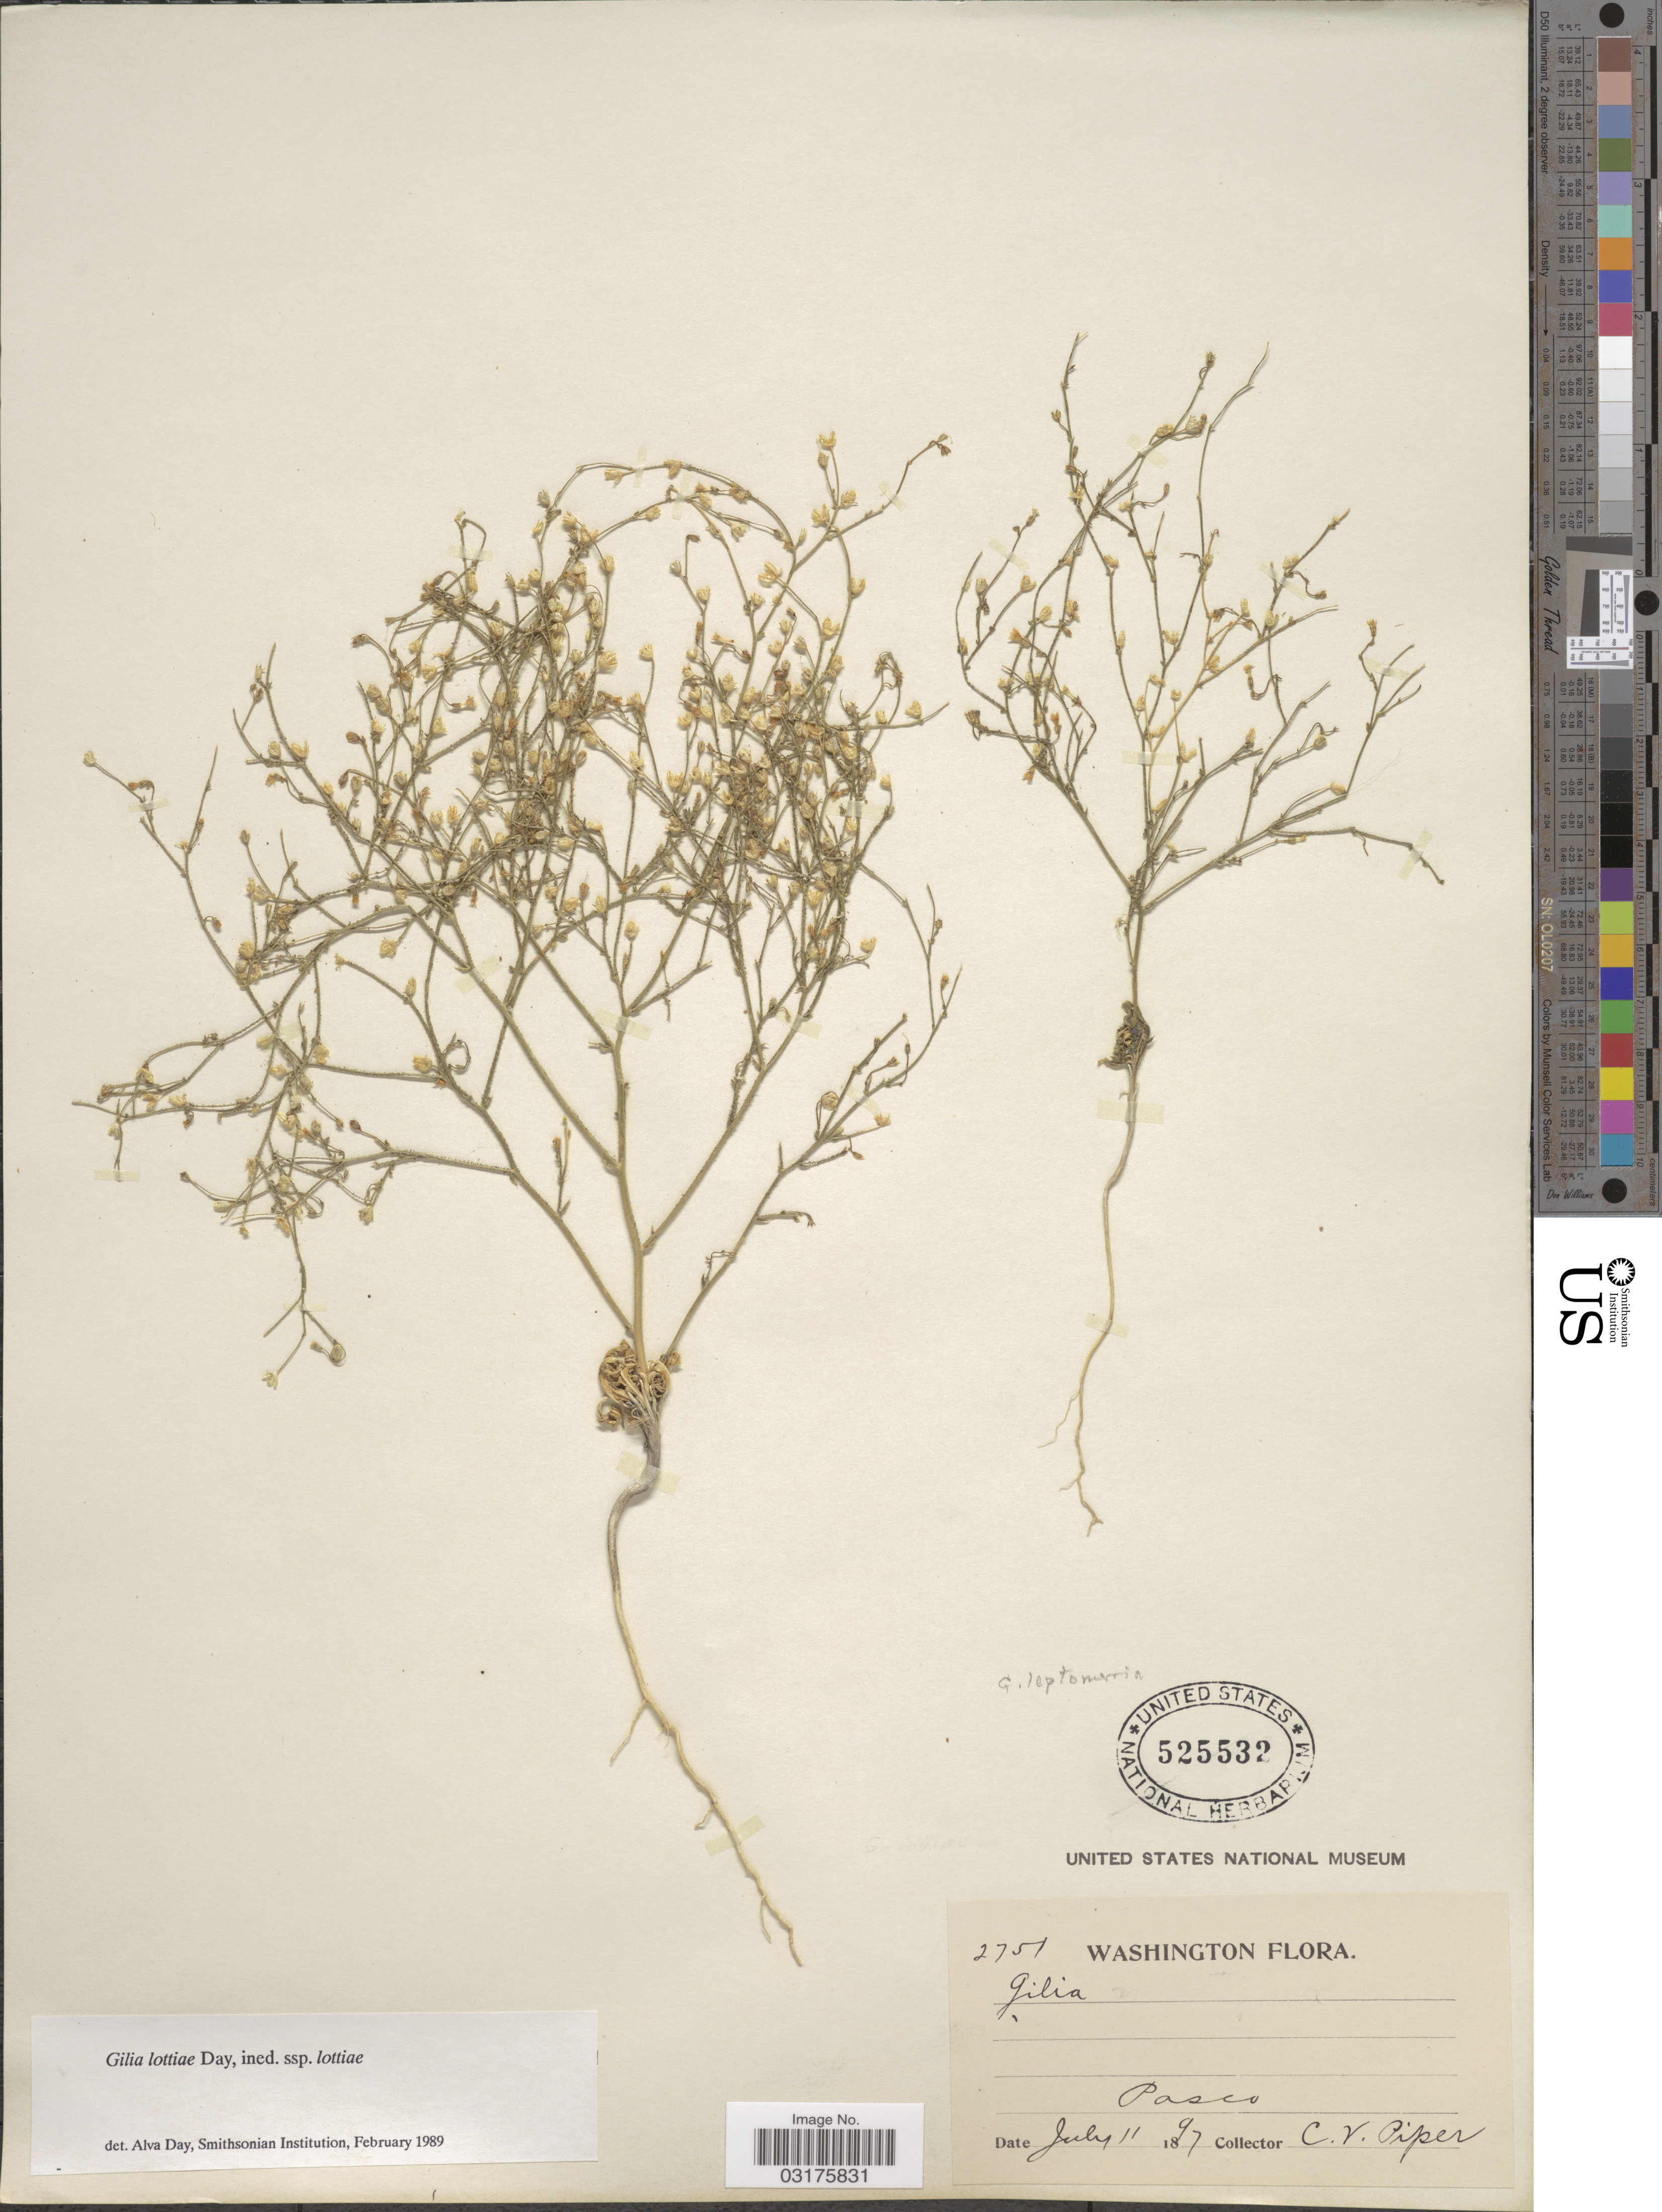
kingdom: Plantae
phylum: Tracheophyta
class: Magnoliopsida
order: Ericales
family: Polemoniaceae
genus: Aliciella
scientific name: Aliciella lottiae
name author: (A.G. Day) J.M. Porter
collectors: C. V. Piper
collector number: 2751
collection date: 1897-07-11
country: United States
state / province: Washington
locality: Pasco.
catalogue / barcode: US 525532